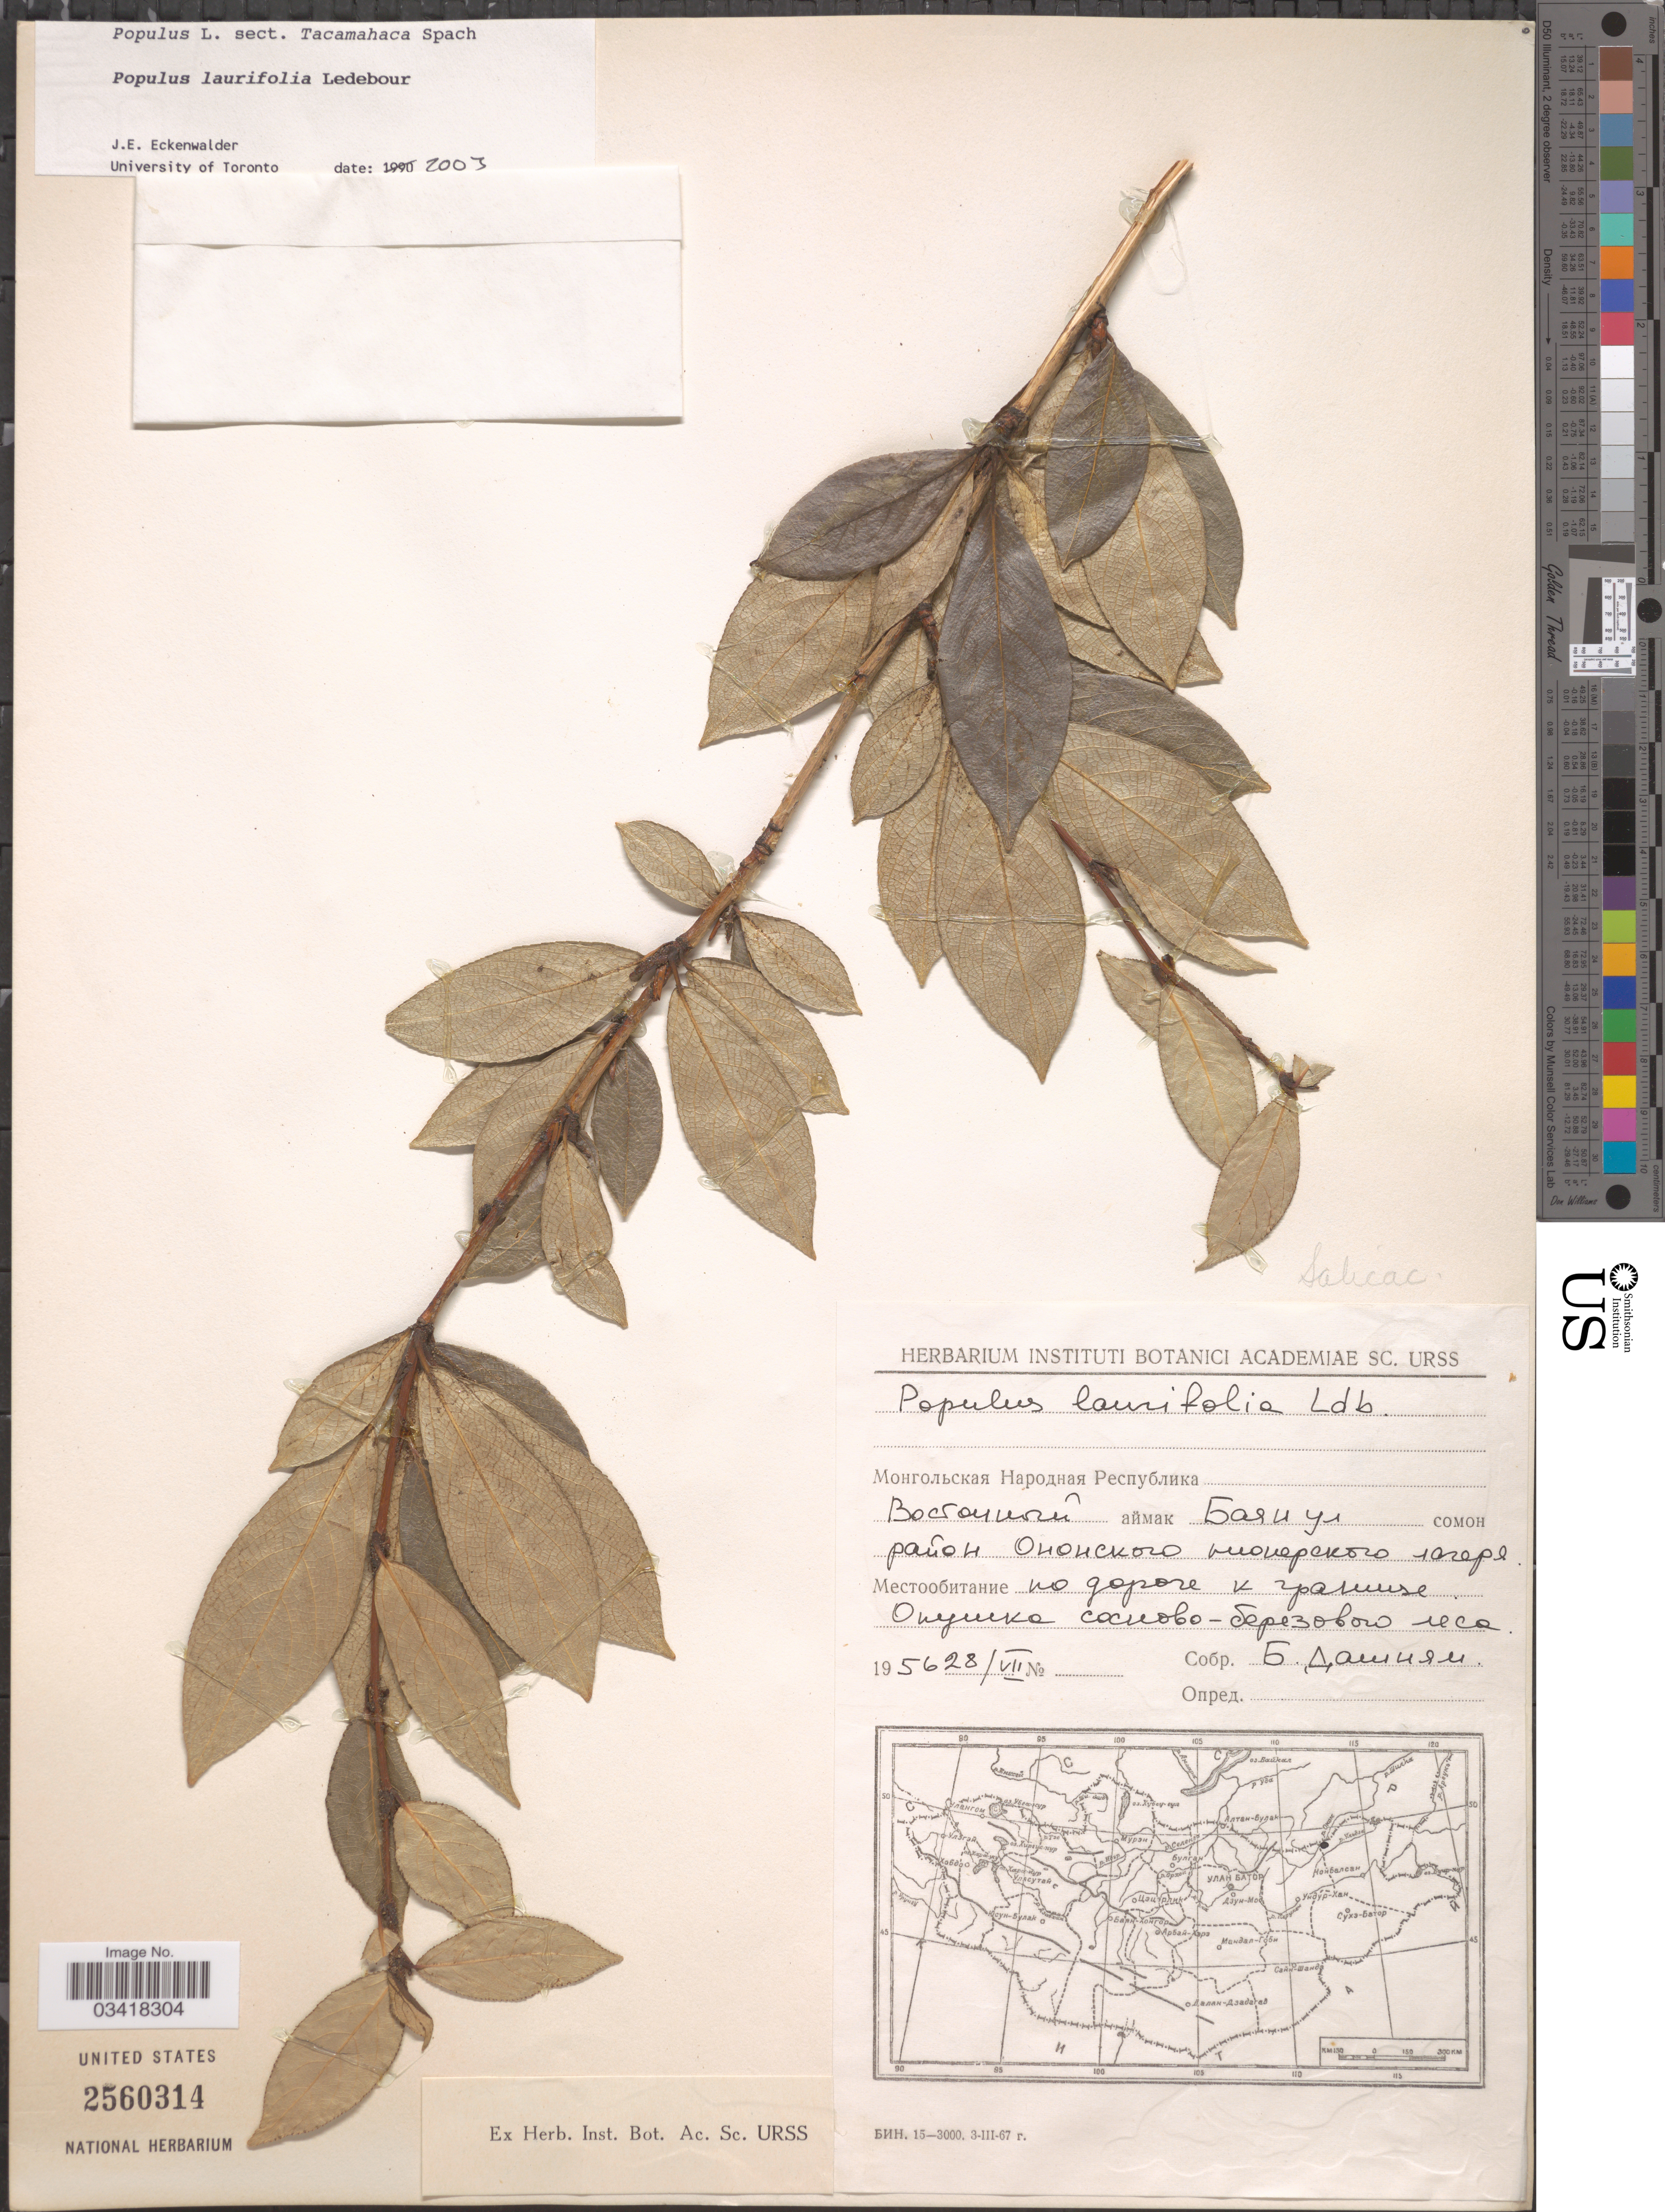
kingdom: Plantae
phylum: Tracheophyta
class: Magnoliopsida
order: Malpighiales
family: Salicaceae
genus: Populus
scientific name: Populus laurifolia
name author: Ledeb.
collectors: B. Dashnyam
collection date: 1956-07-28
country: Mongolia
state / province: Dornod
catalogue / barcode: US 2560314